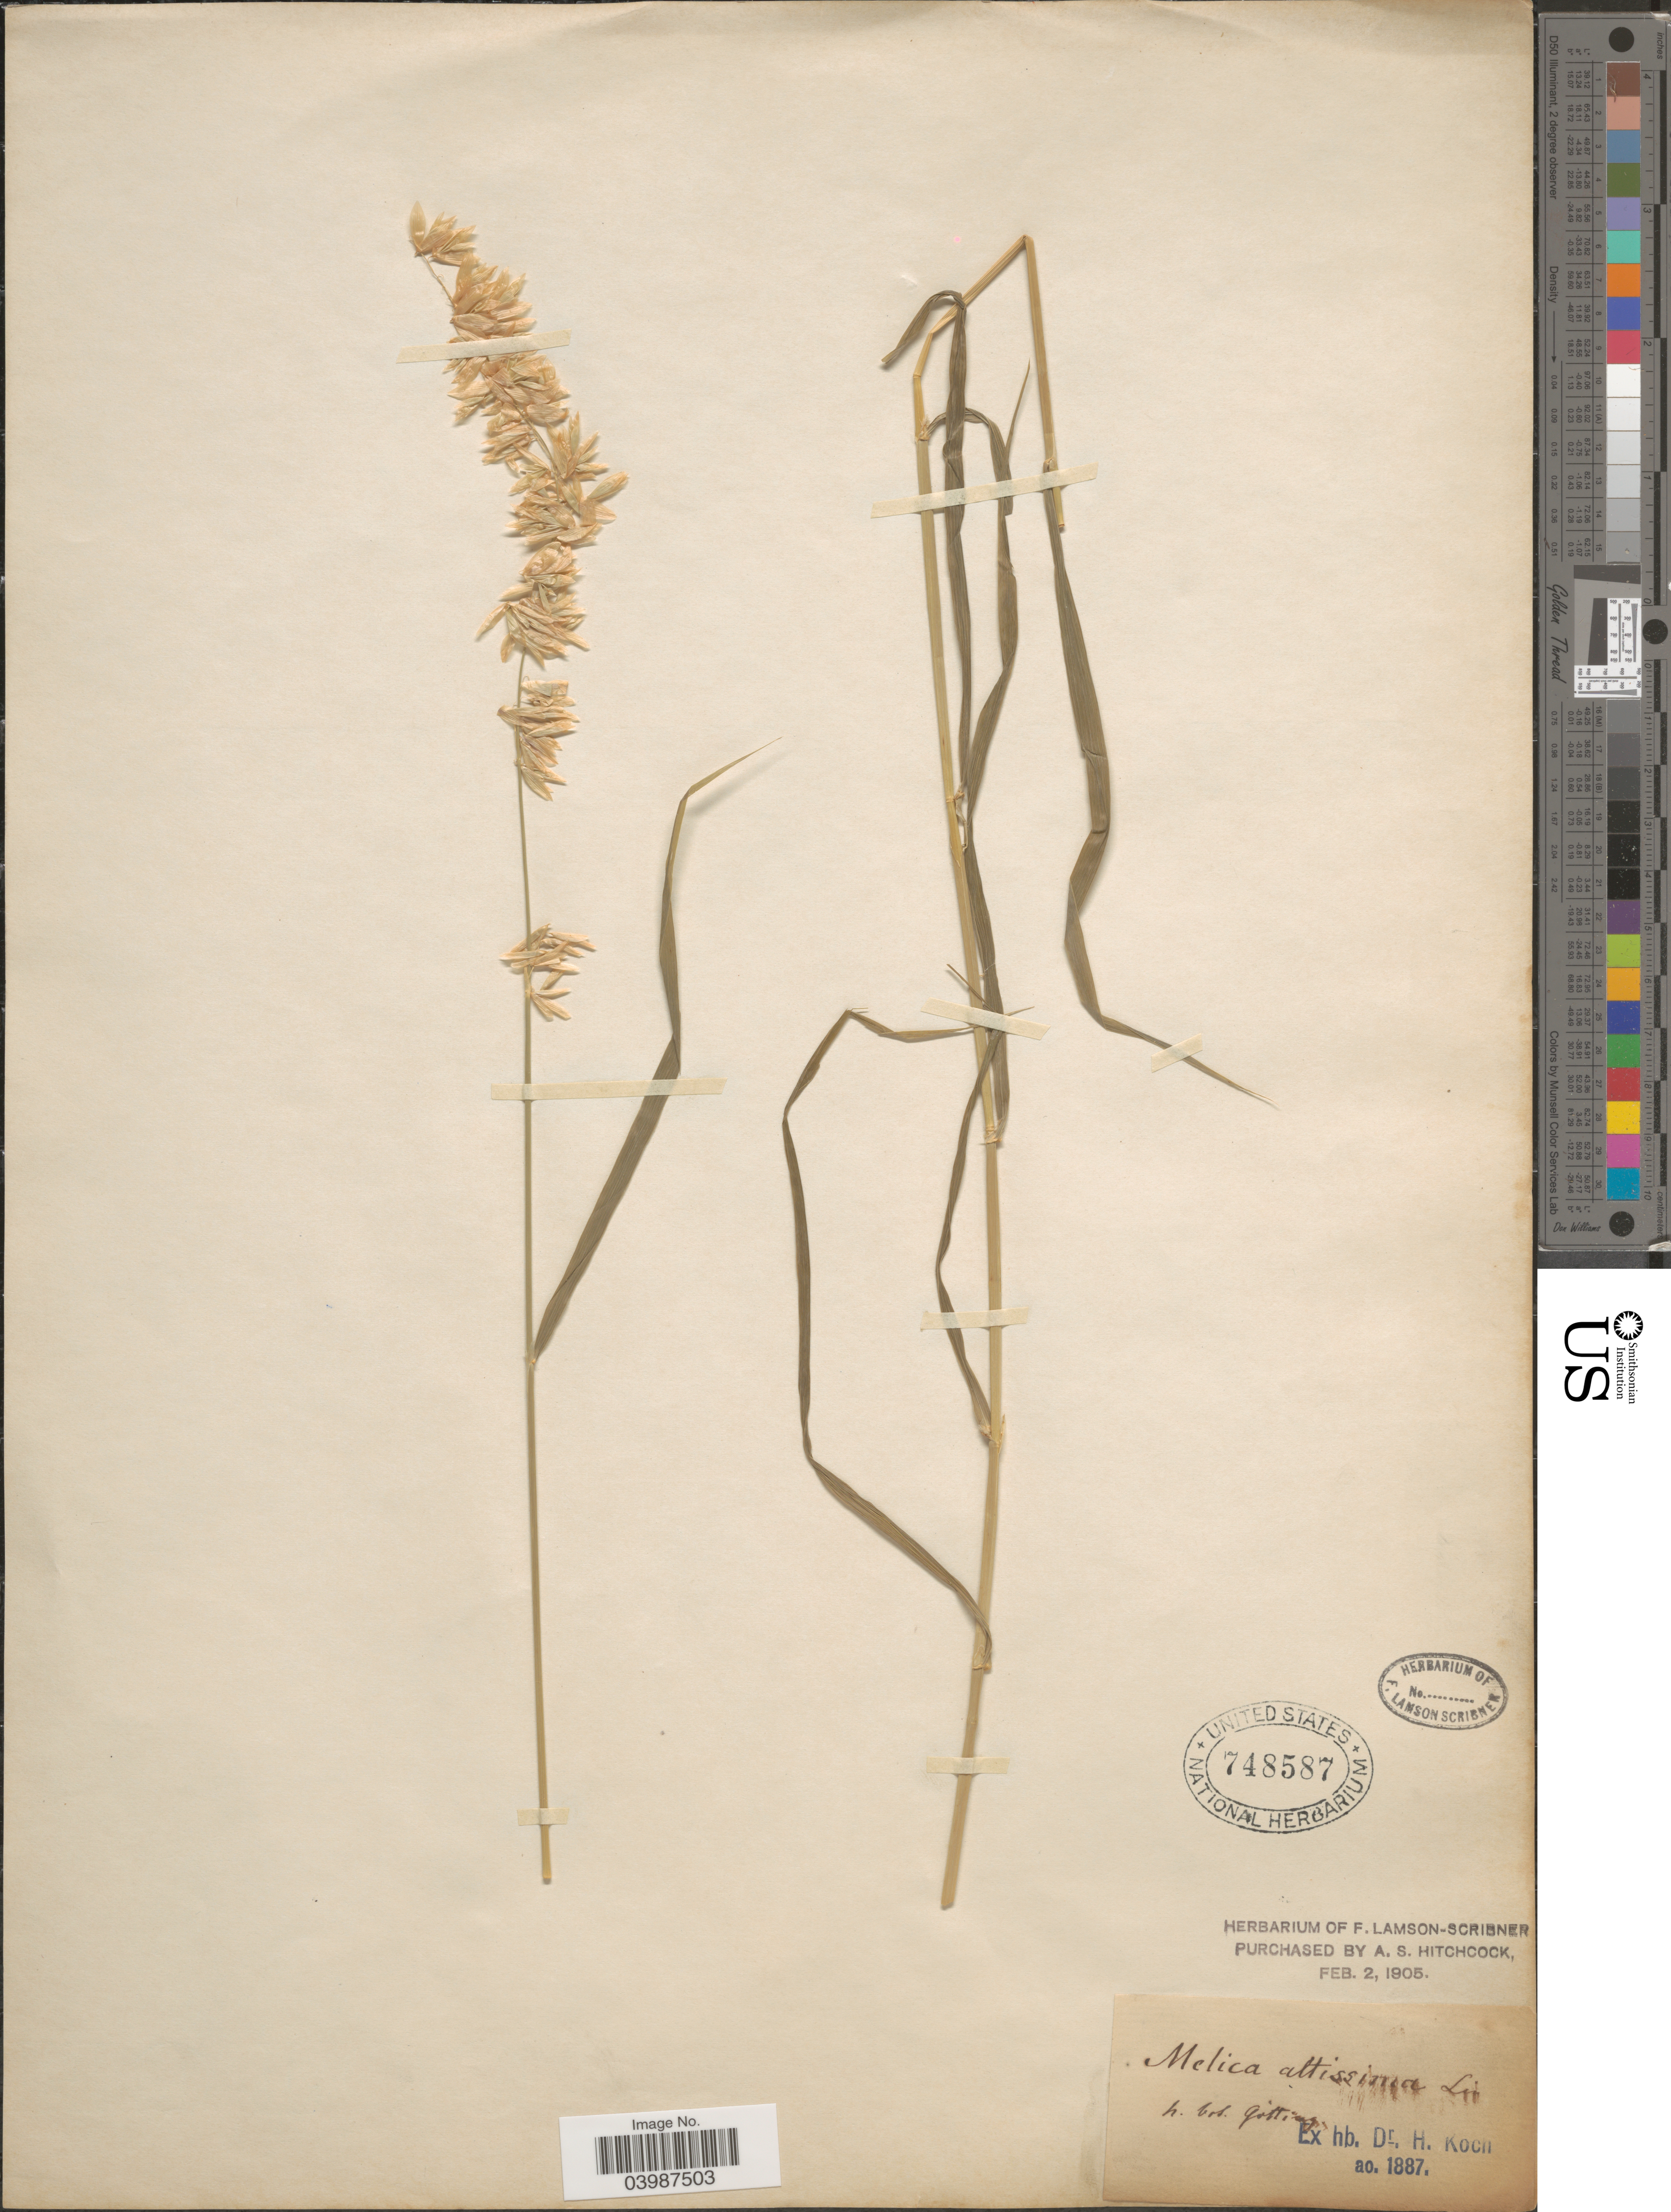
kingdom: Plantae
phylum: Tracheophyta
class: Liliopsida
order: Poales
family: Poaceae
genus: Melica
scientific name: Melica altissima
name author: L.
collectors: Ex herb. Dr. H. Koch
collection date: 1887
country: Germany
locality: H. bot. Gotting.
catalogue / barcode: US 748587